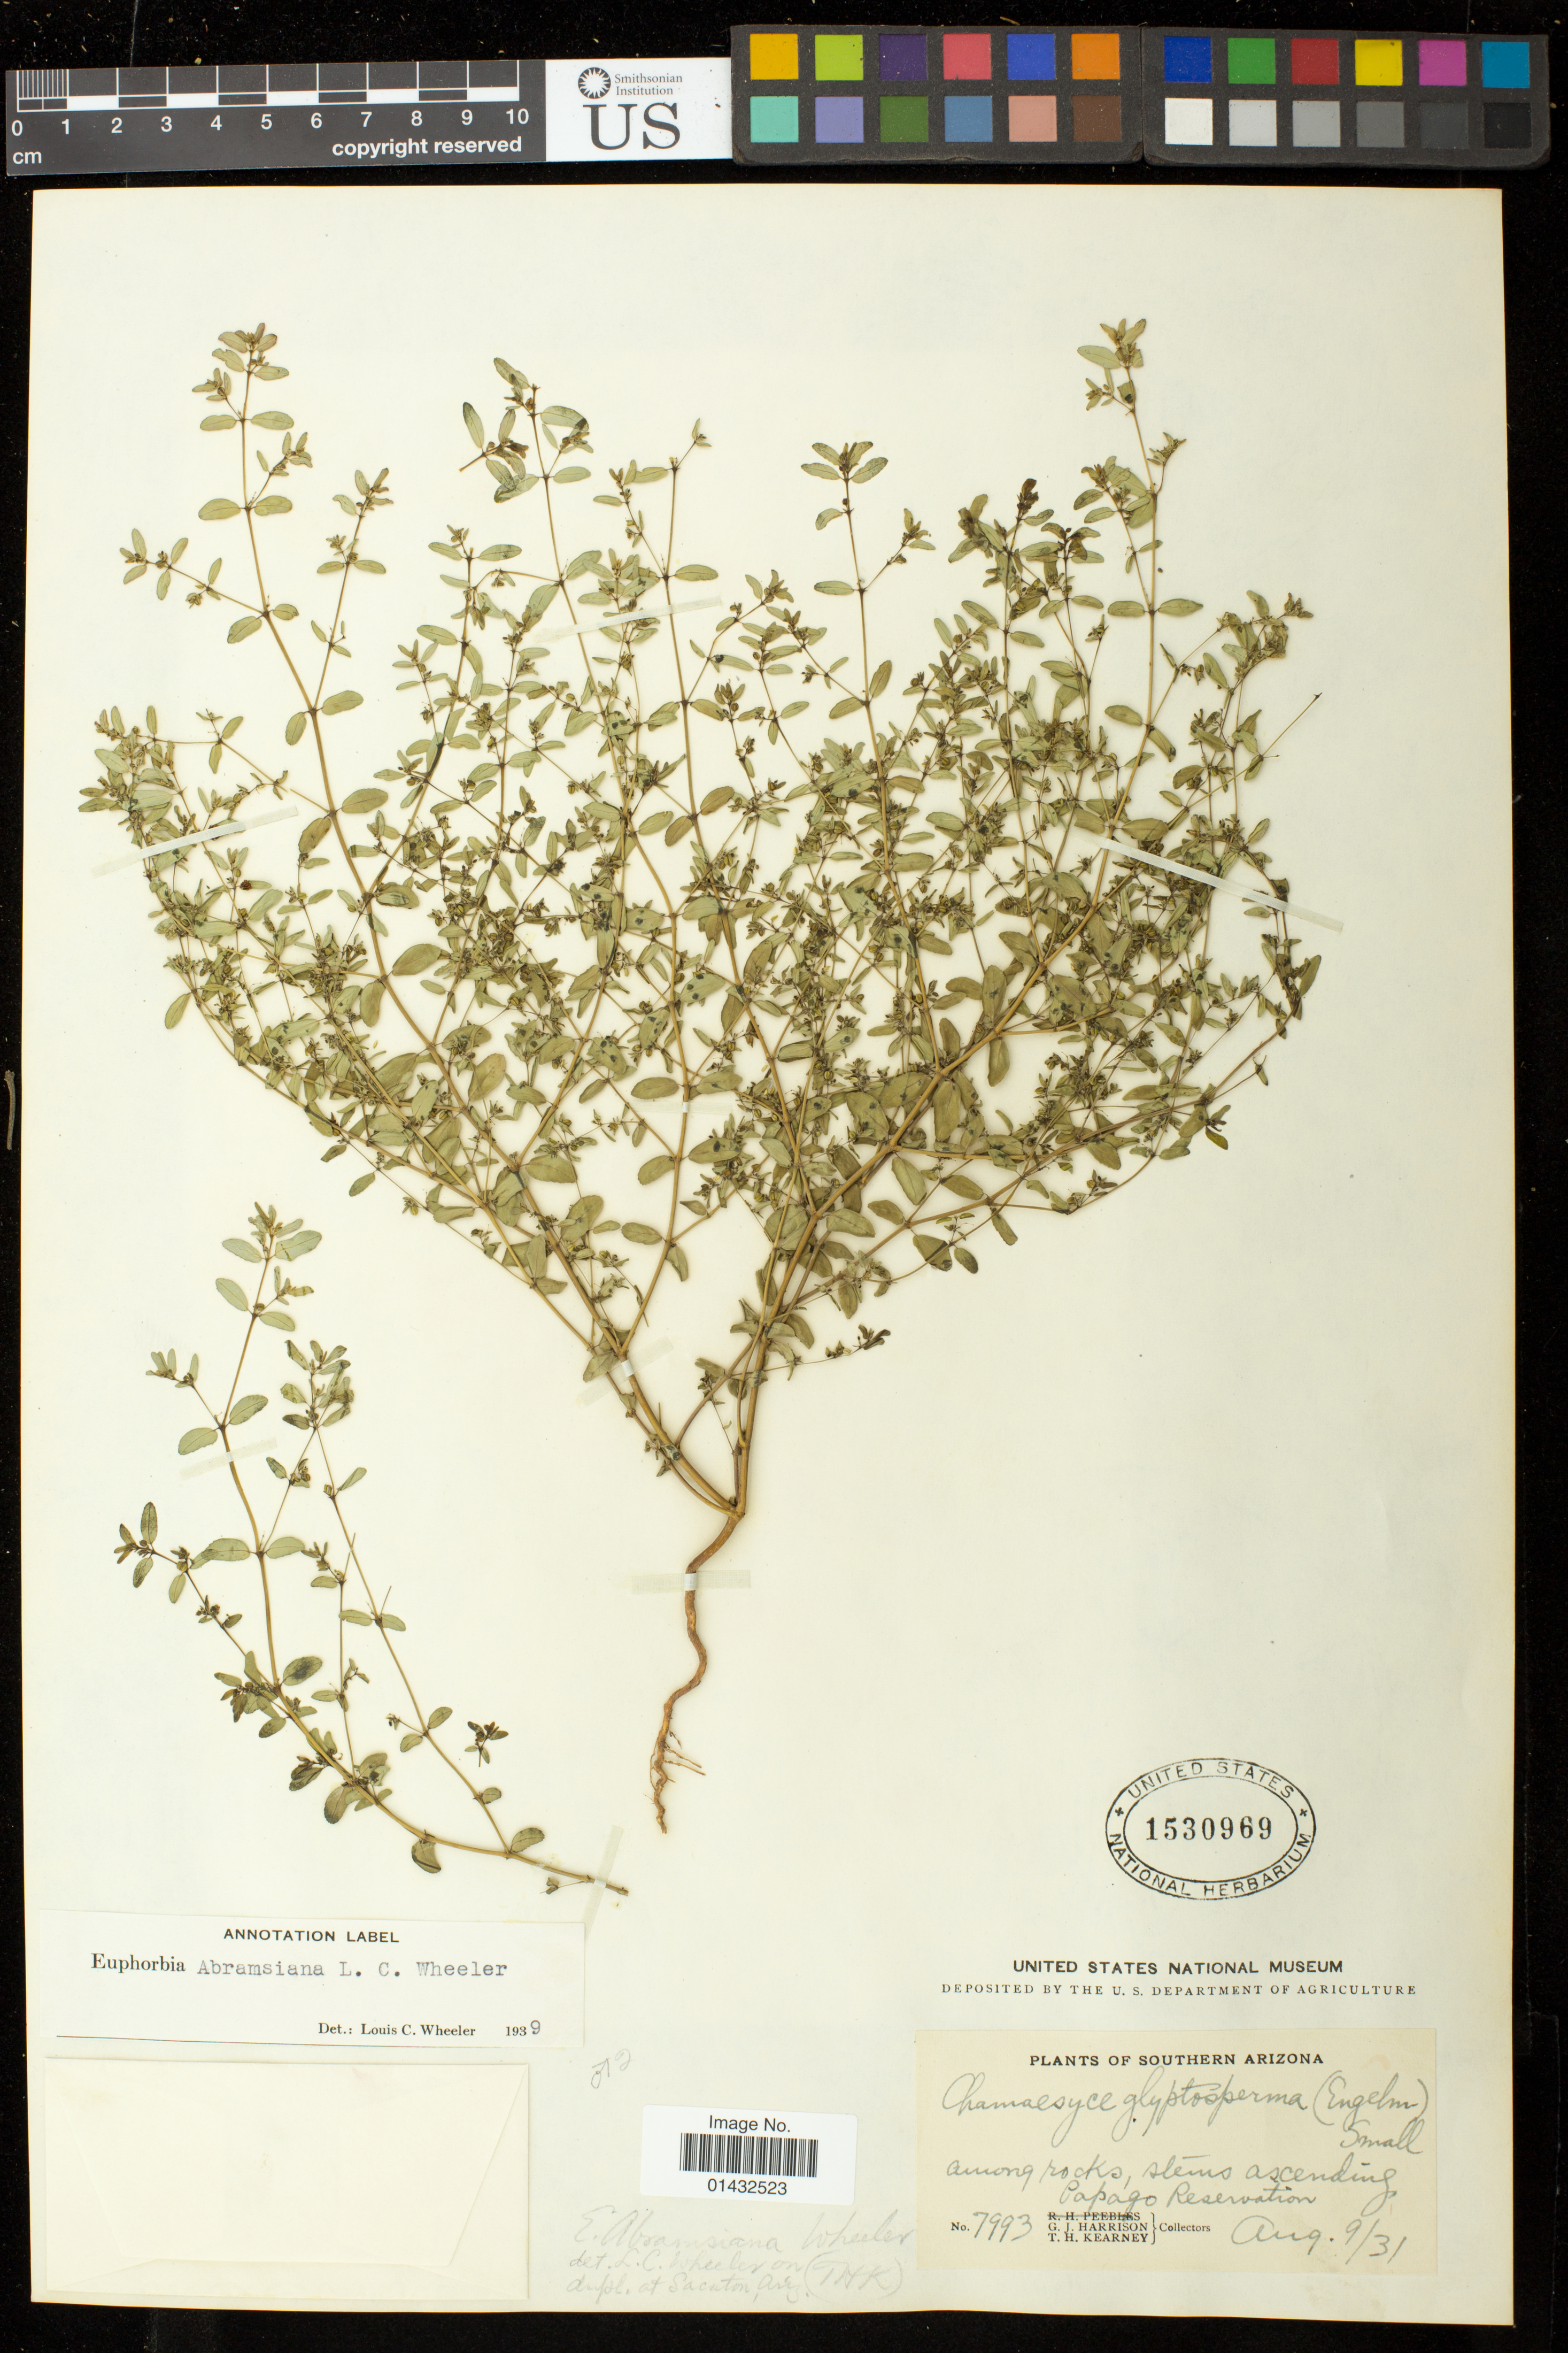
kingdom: Plantae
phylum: Tracheophyta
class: Magnoliopsida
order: Malpighiales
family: Euphorbiaceae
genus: Euphorbia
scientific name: Euphorbia abramsiana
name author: L.C. Wheeler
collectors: G. J. Harrison & T. H. Kearney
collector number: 7993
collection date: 1931-08-09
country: United States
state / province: Arizona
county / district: Pima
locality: Papago Reservation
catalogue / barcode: US 1530969